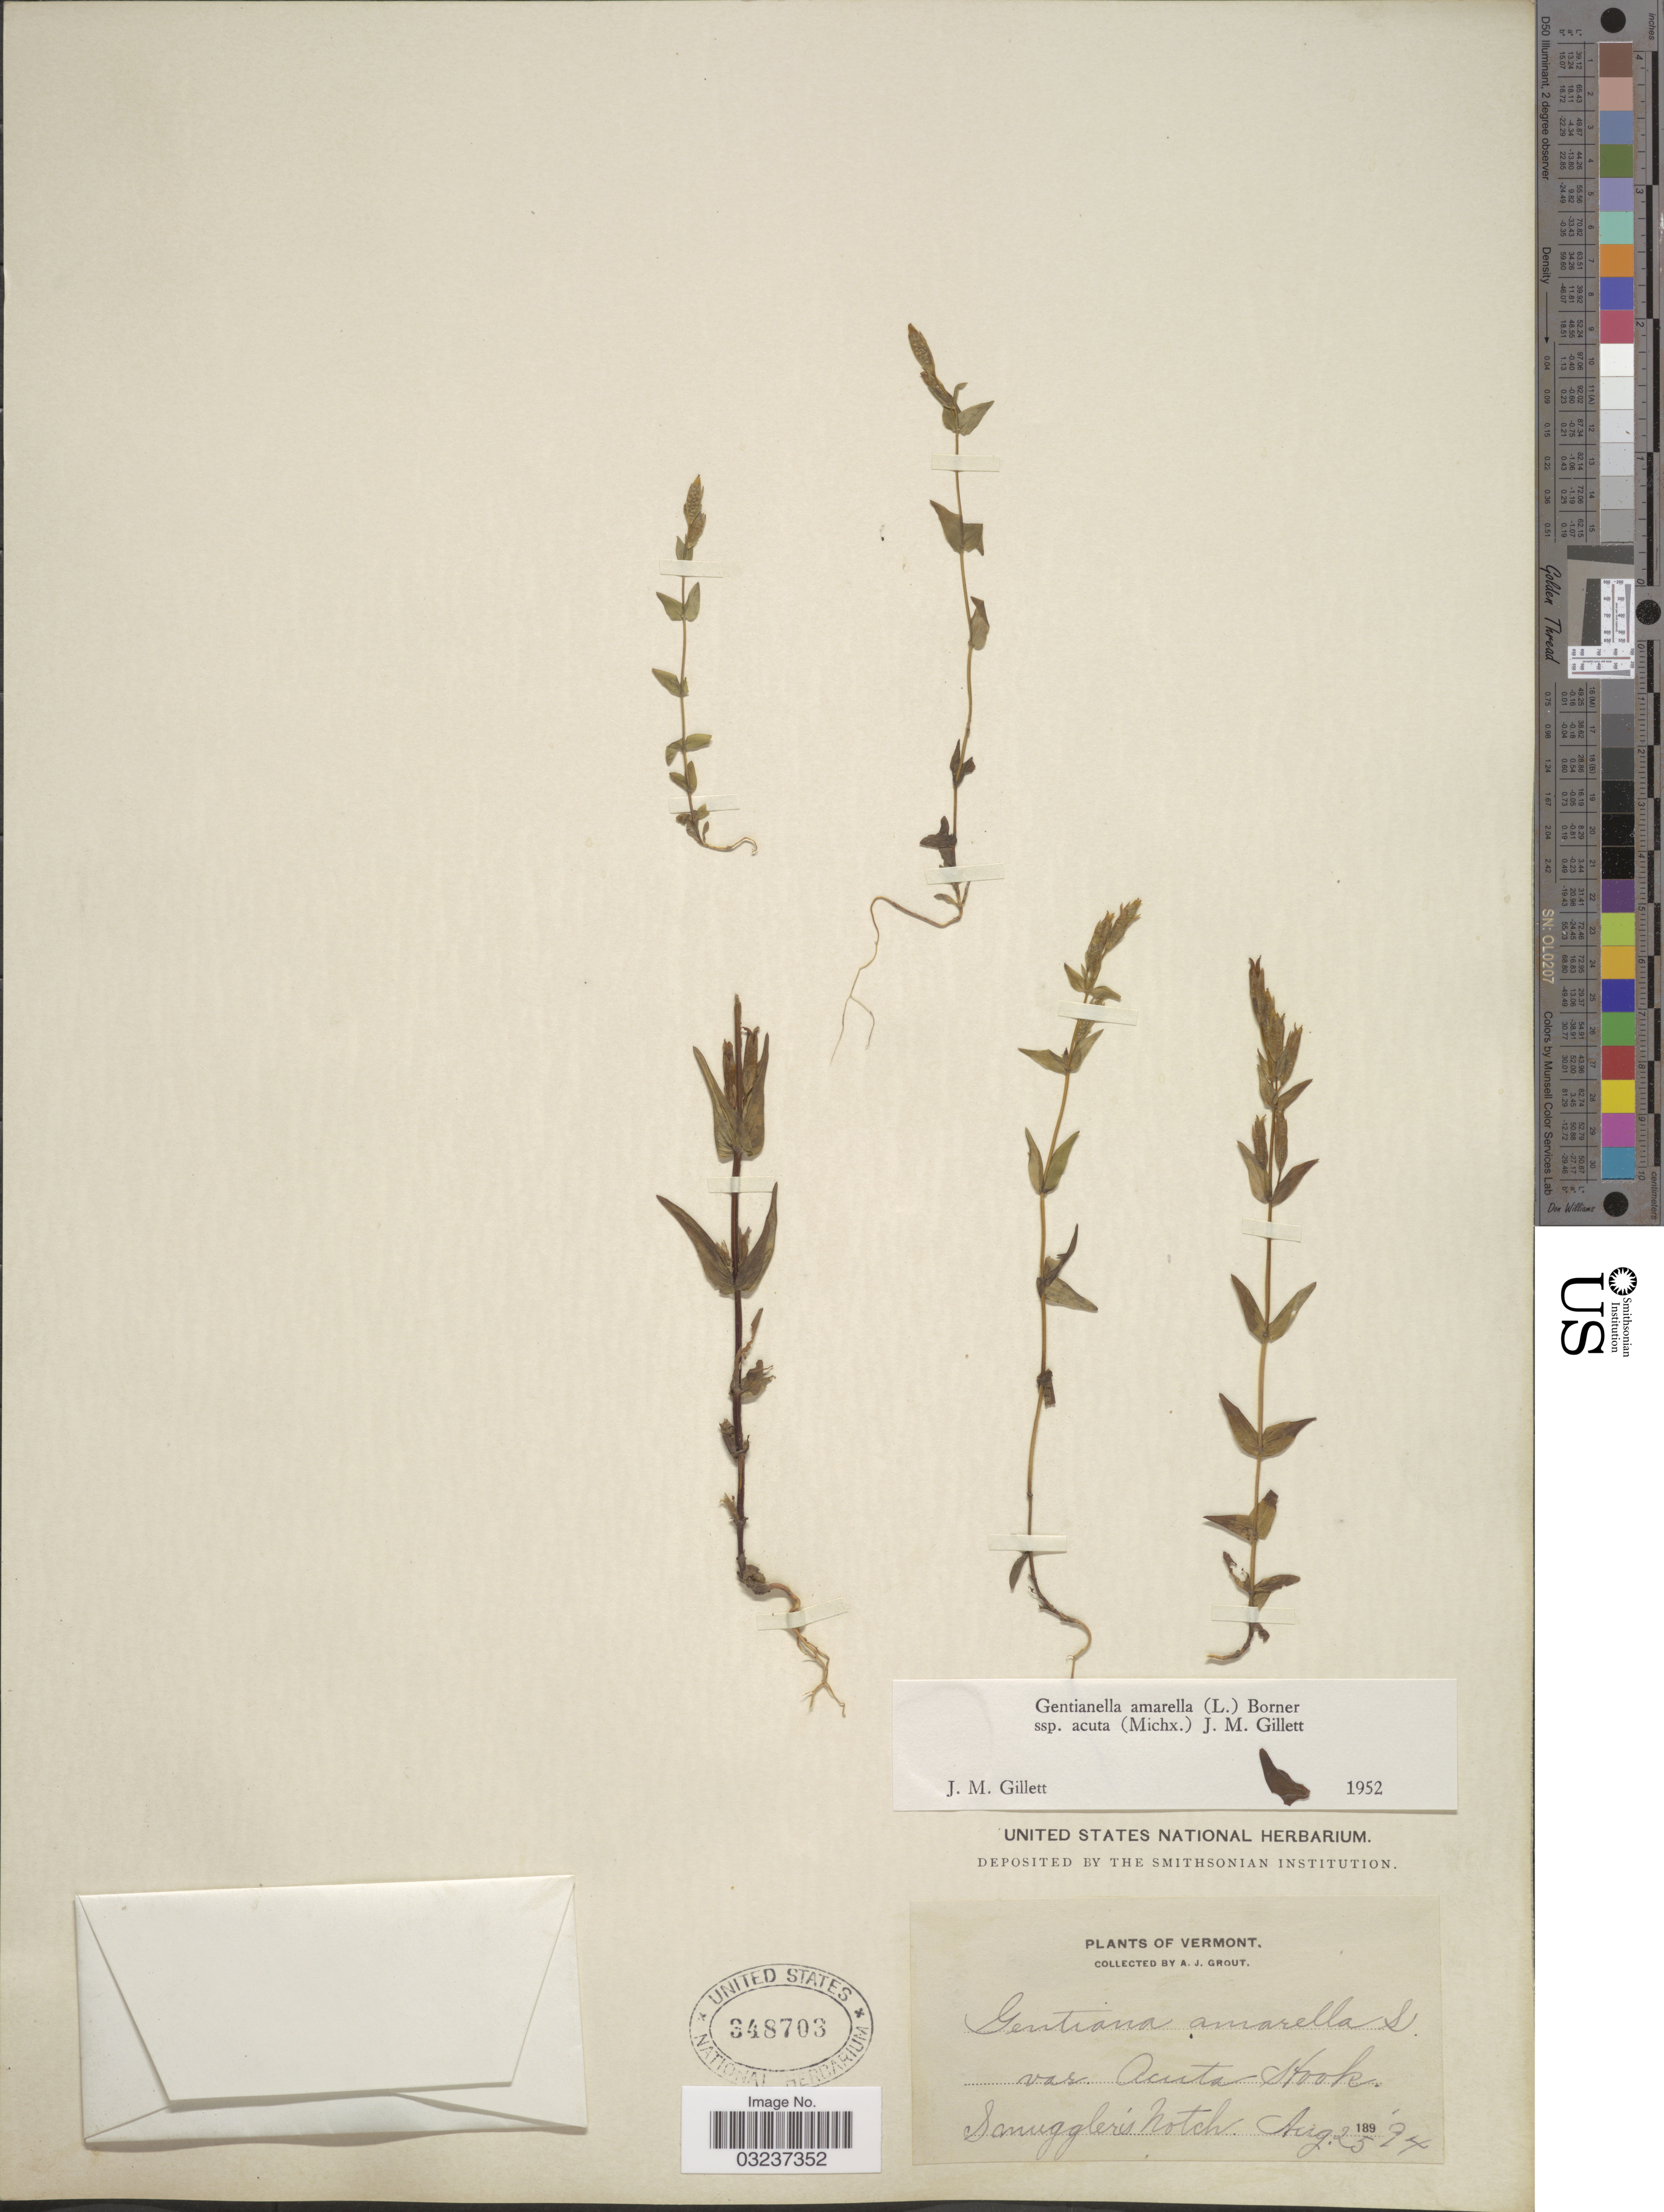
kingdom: Plantae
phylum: Tracheophyta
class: Magnoliopsida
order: Gentianales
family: Gentianaceae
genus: Gentianella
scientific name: Gentianella amarella subsp. acuta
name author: (Michx.) J.M. Gillett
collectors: A. J. Grout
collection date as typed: Transcribed d/m/y: 25/8/94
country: United States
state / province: Vermont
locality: Smuggler's Notch.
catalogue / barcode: US 348703